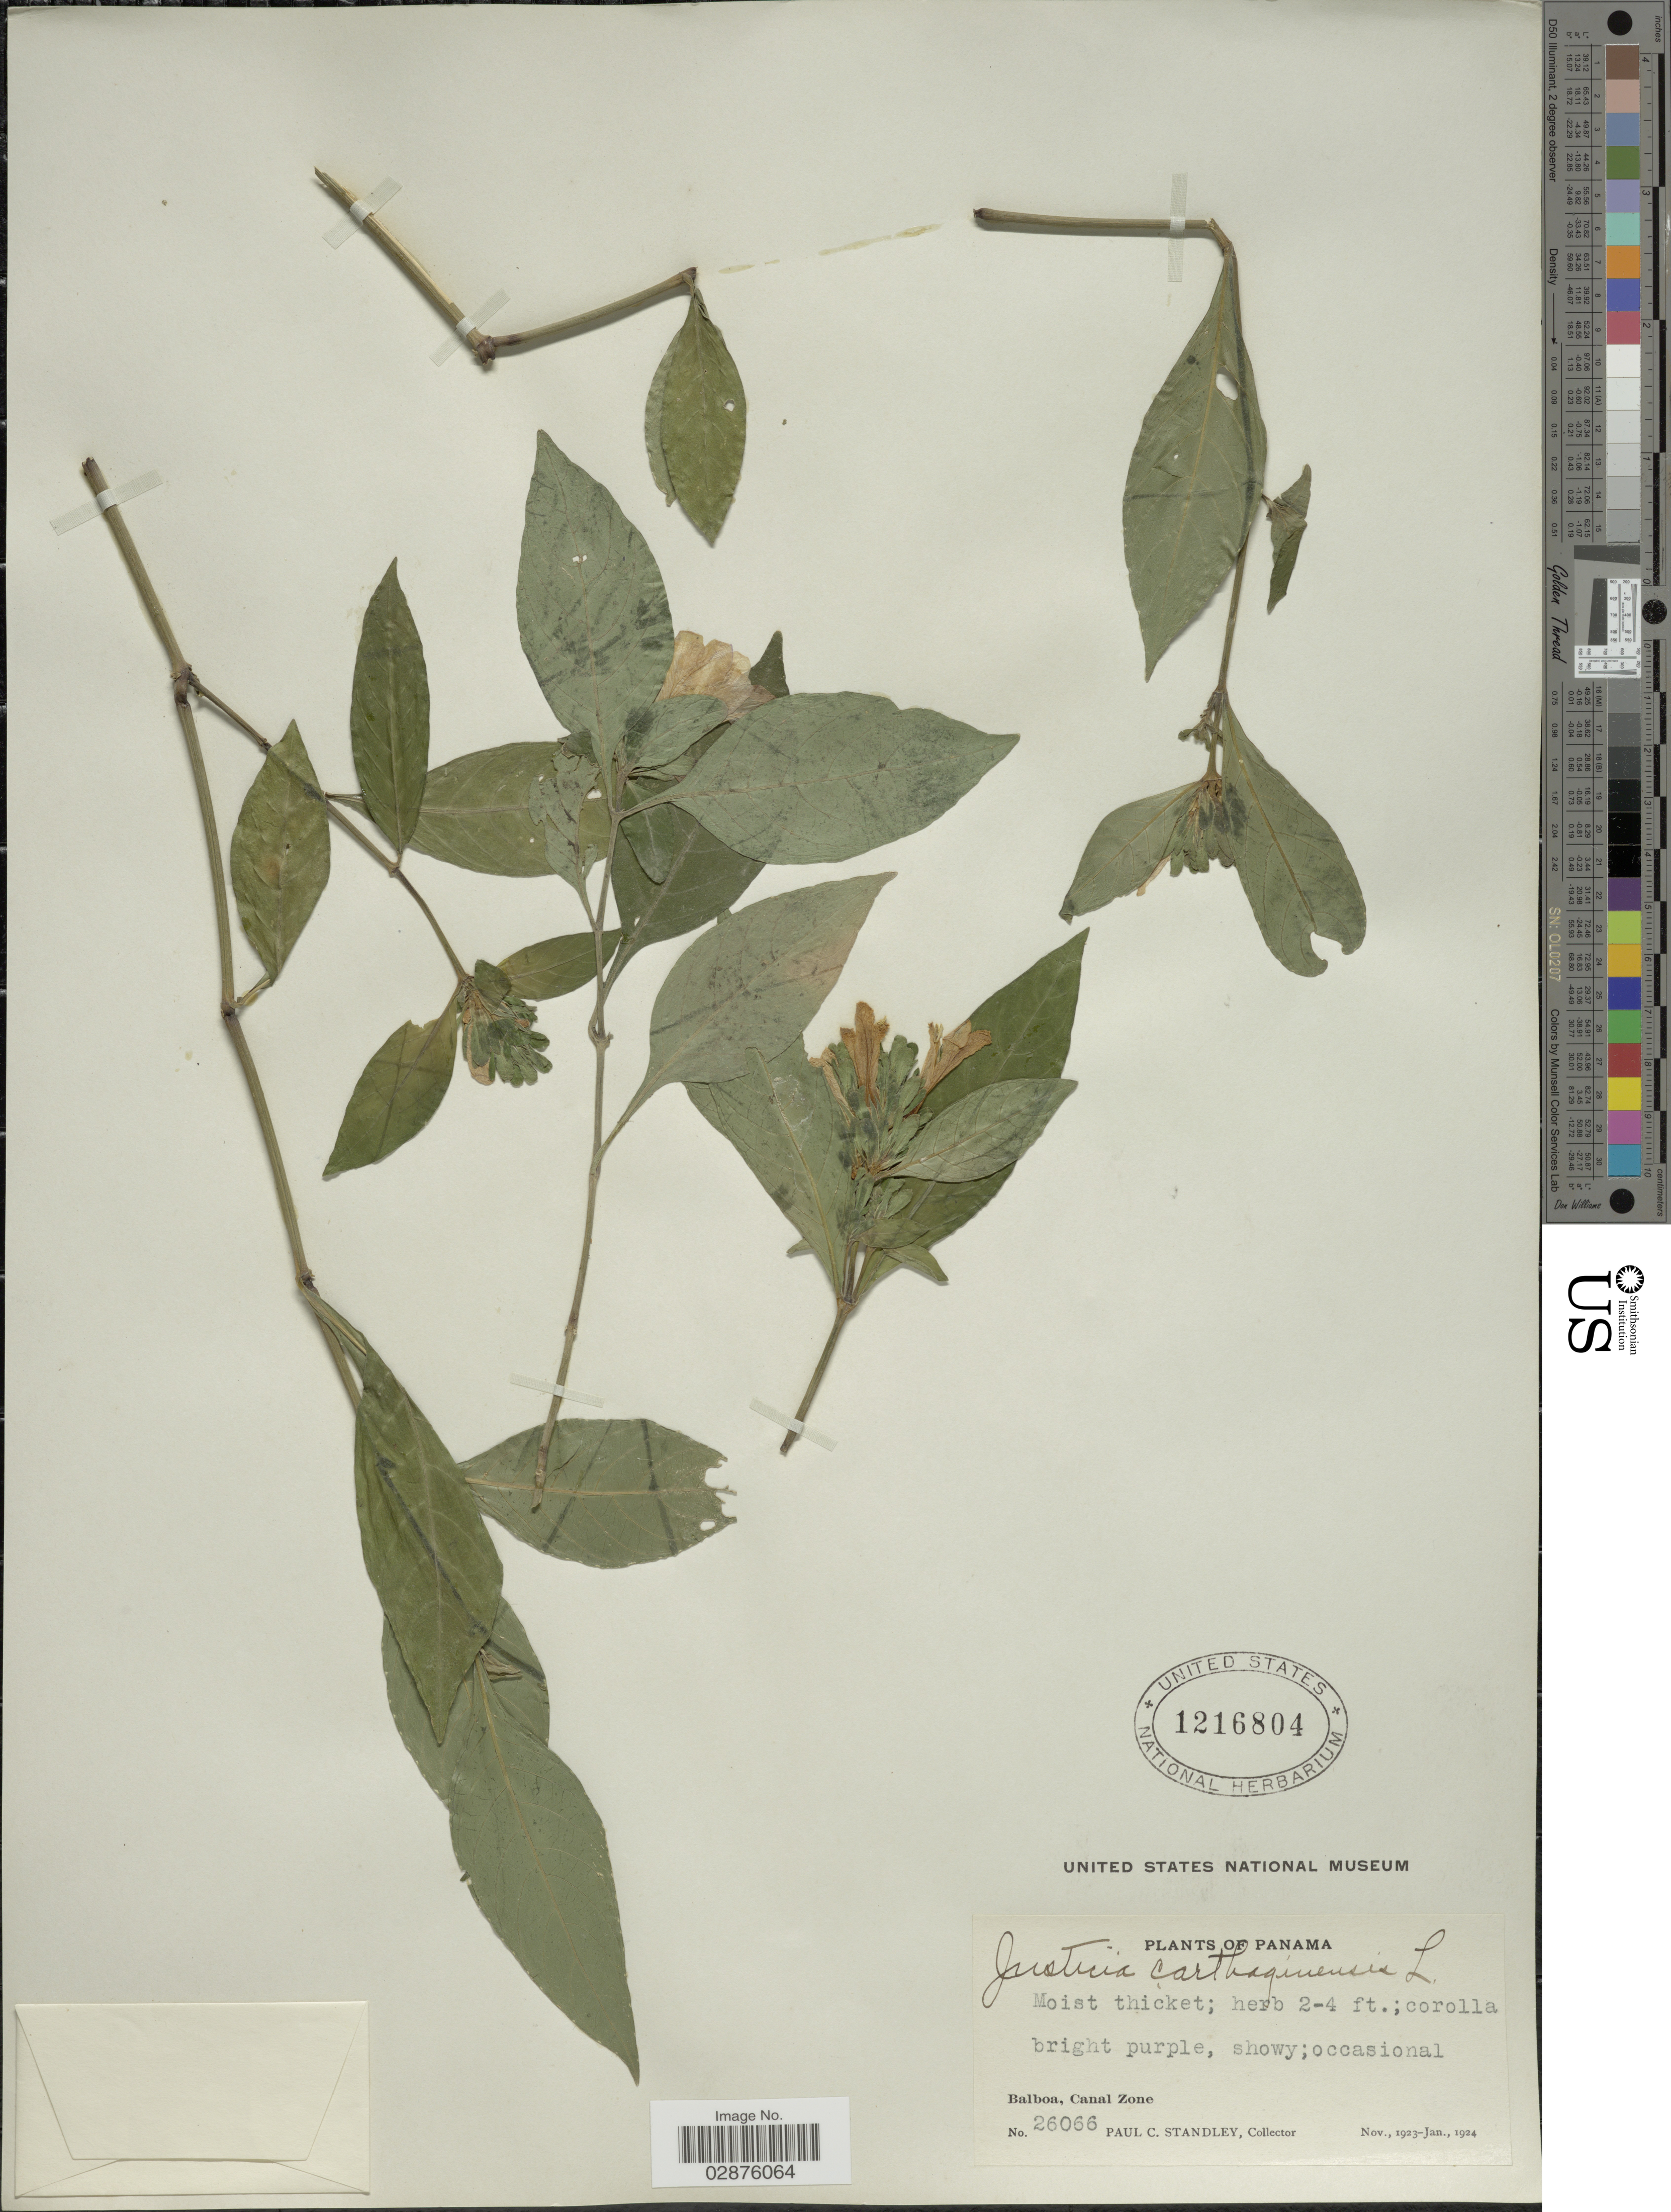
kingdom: Plantae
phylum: Tracheophyta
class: Magnoliopsida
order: Lamiales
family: Acanthaceae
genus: Justicia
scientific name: Justicia carthaginensis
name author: Jacq.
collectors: P. C. Standley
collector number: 26066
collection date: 1923-11/1924-01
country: Panama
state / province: Colón / Panamá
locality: Balboa, Canal Zone.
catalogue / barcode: US 1216804